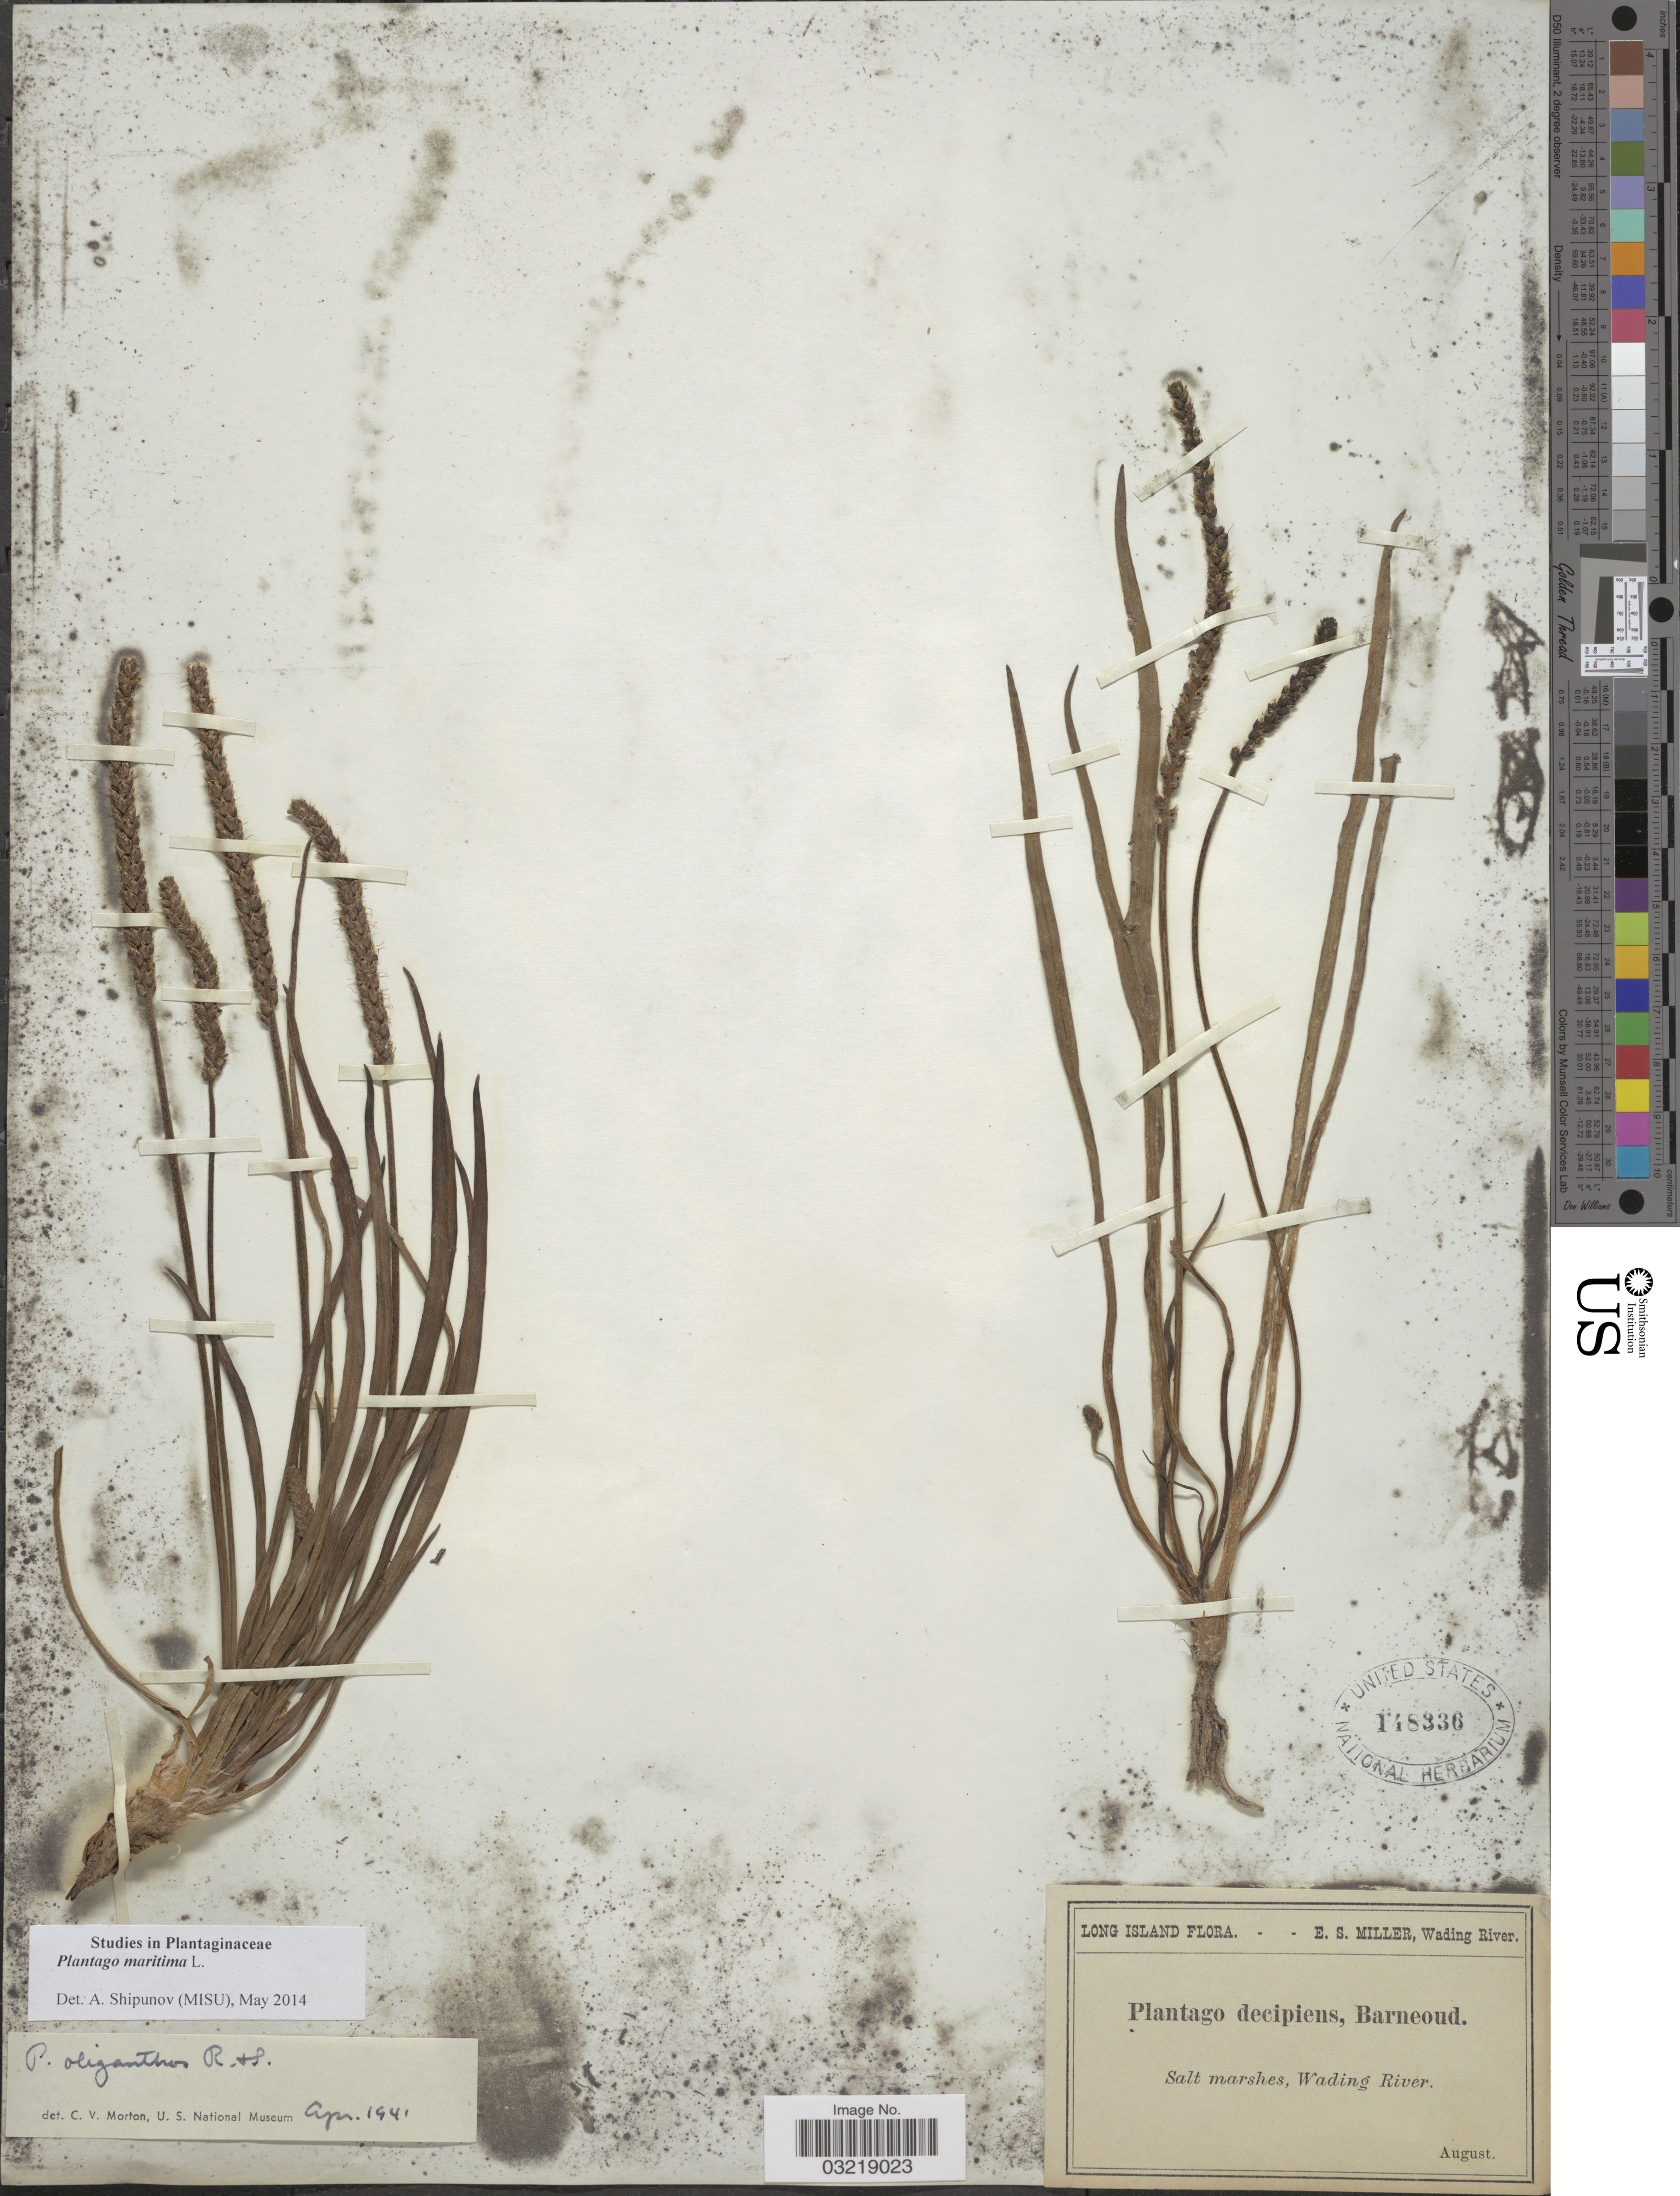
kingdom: Plantae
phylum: Tracheophyta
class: Magnoliopsida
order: Lamiales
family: Plantaginaceae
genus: Plantago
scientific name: Plantago maritima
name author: L.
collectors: E. S. Miller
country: United States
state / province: New York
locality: Long Island. Salt marshes, Wading River.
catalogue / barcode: US 148336